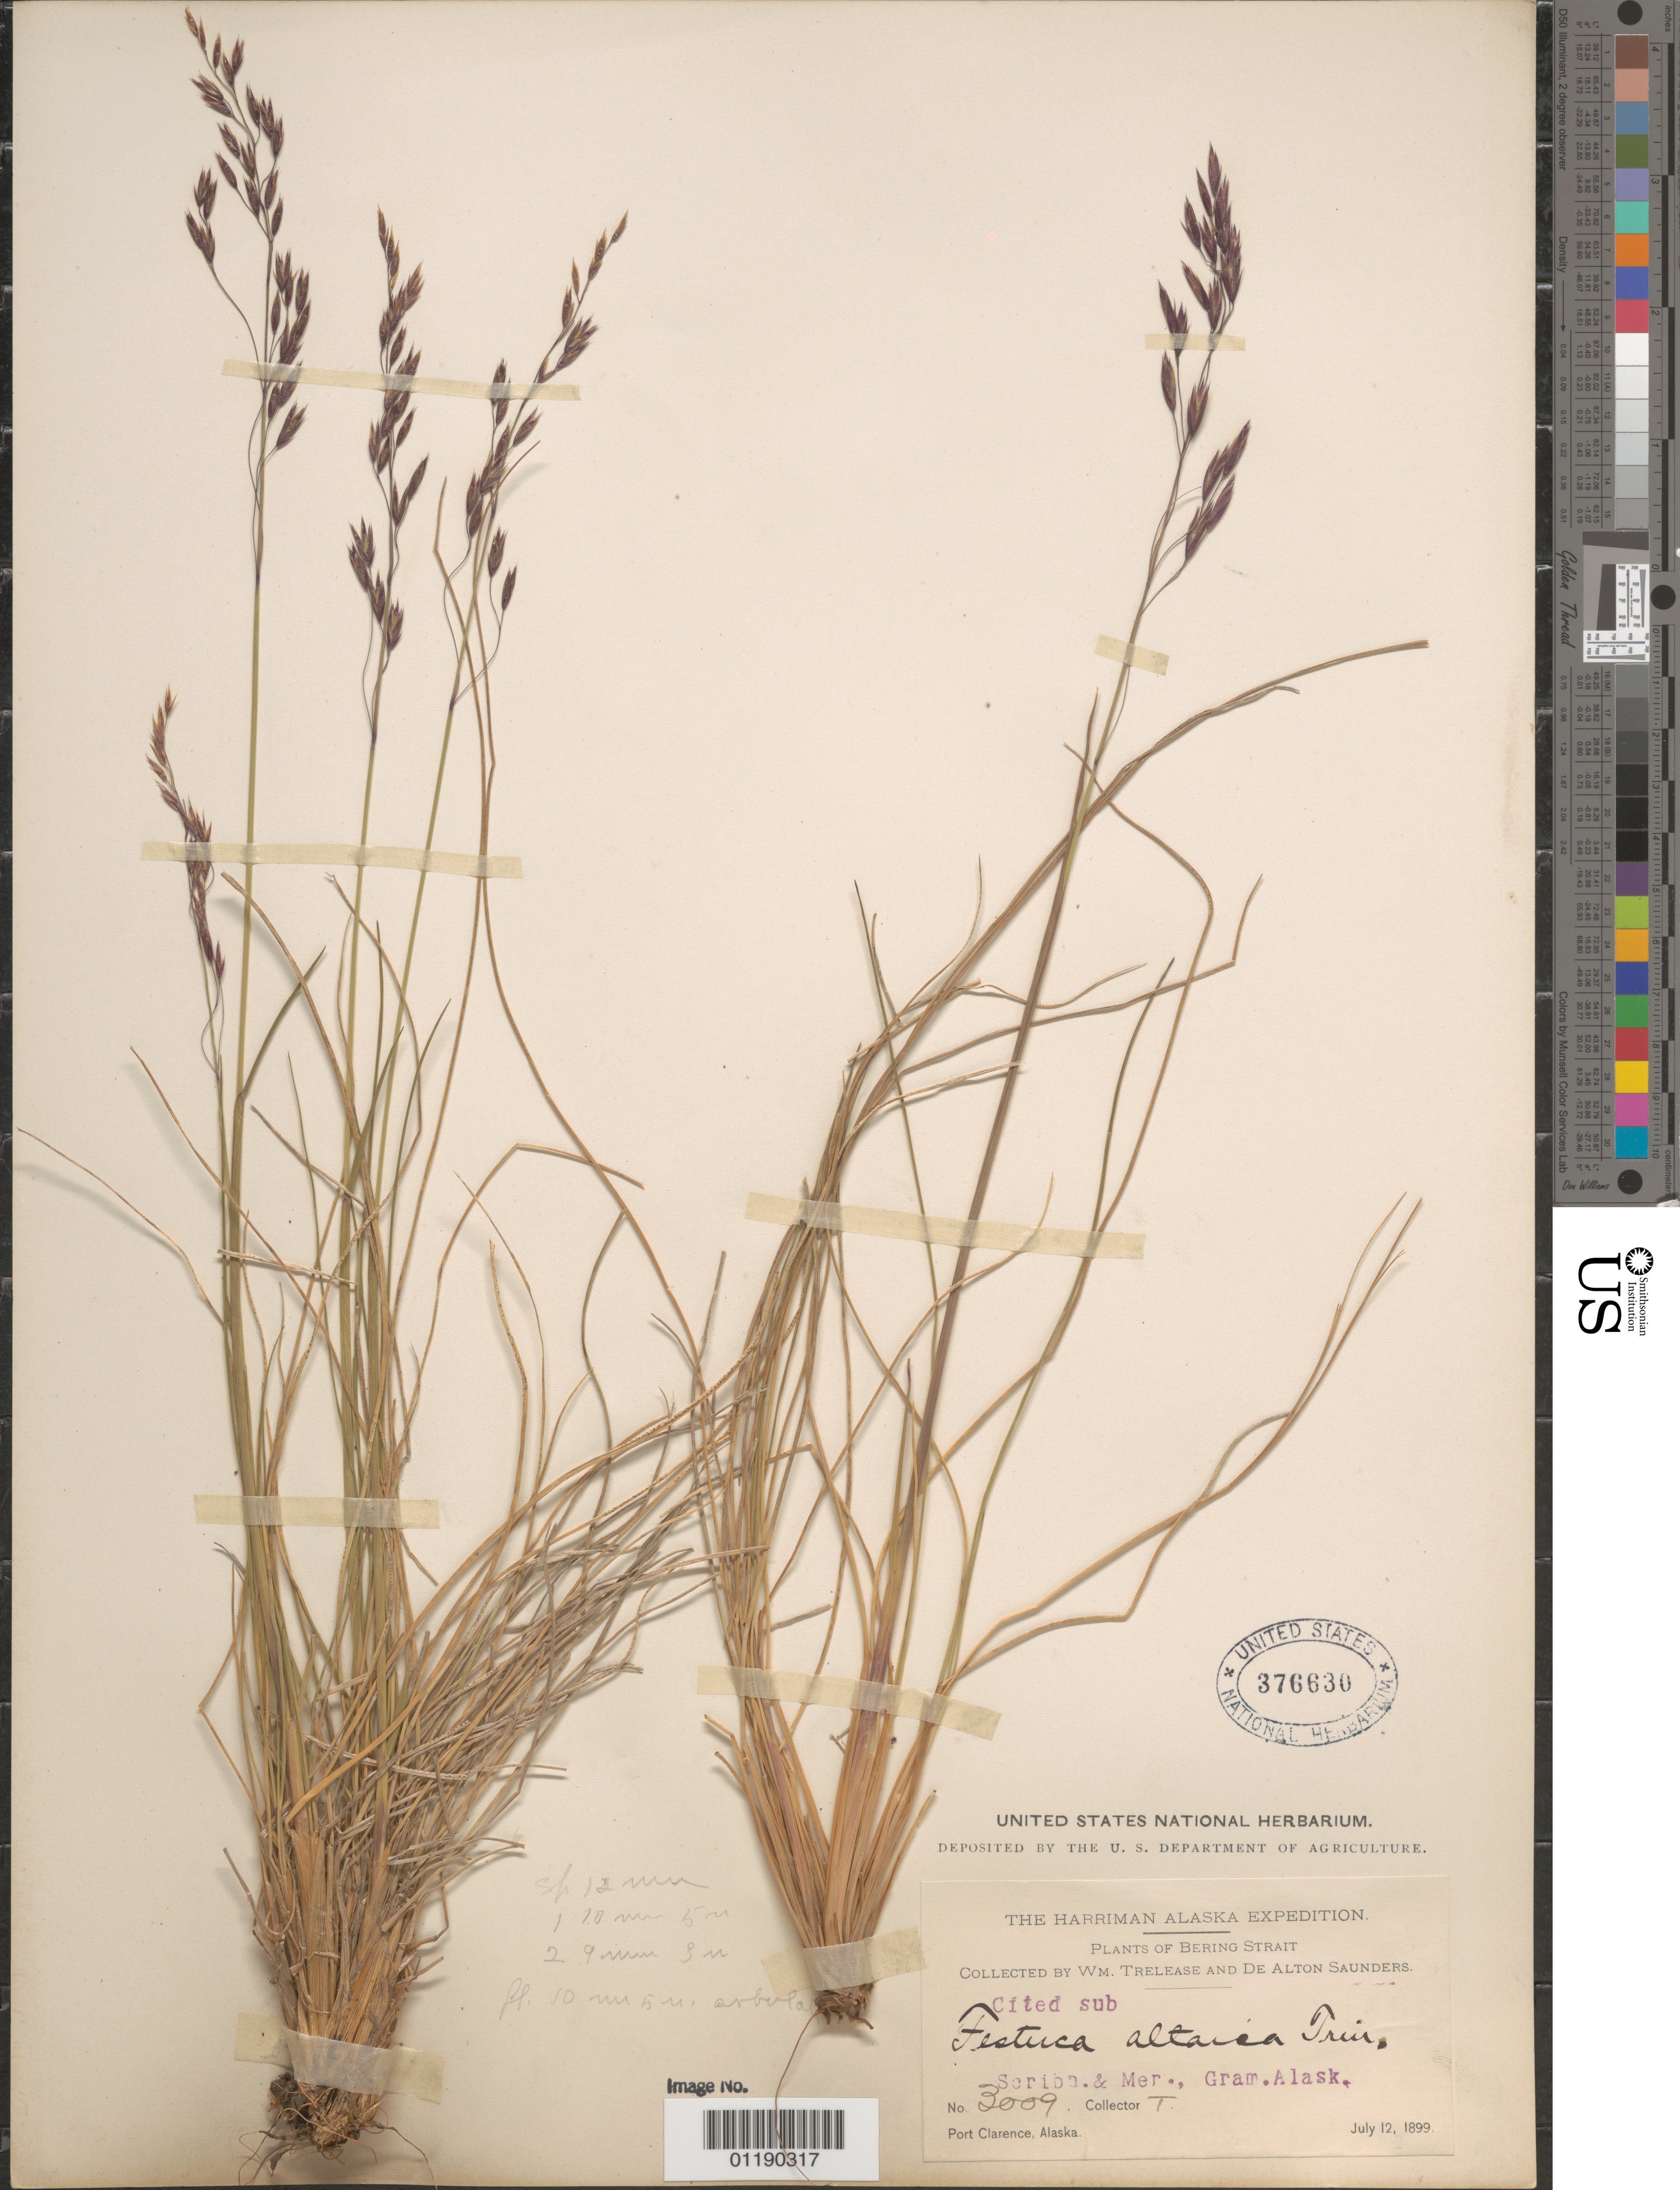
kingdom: Plantae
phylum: Tracheophyta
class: Liliopsida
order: Poales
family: Poaceae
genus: Festuca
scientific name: Festuca altaica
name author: Trin.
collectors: W. Trelease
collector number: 3009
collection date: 1899-07-12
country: United States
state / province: Alaska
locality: Port Clarence. Bering Strait.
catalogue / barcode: US 376630